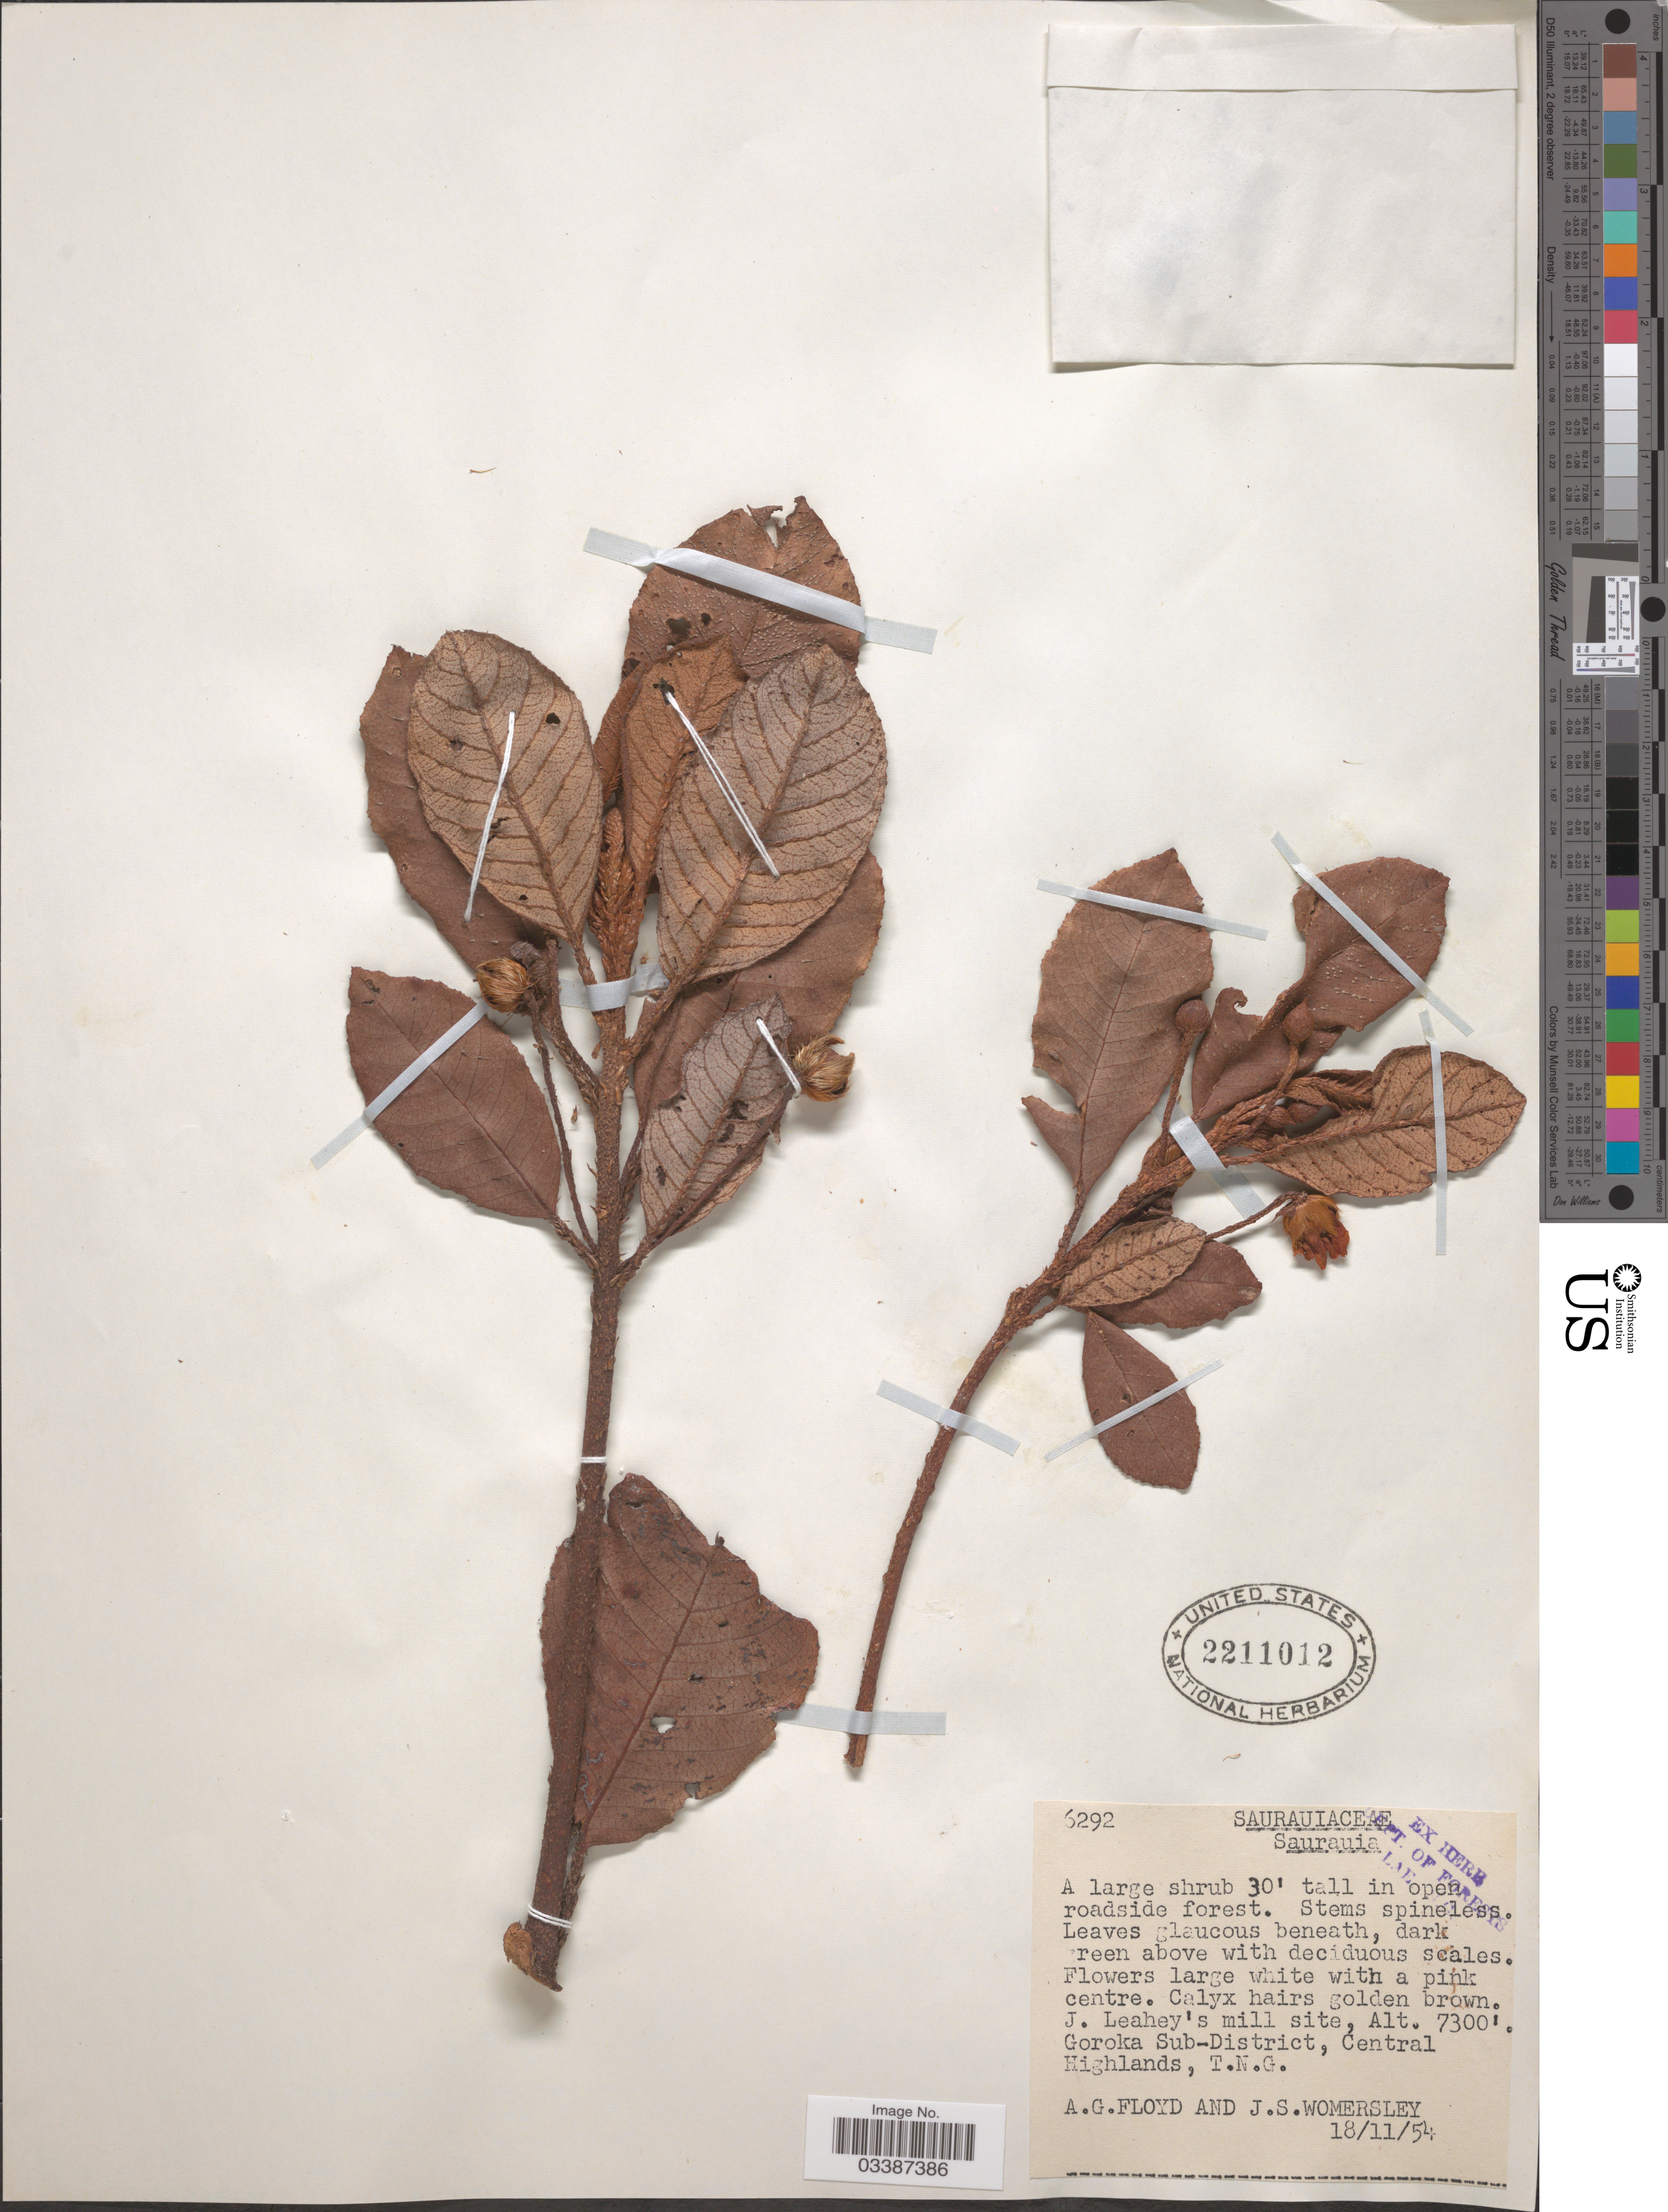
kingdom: Plantae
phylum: Tracheophyta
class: Magnoliopsida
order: Ericales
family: Actinidiaceae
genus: Saurauia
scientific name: Saurauia sp.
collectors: A. G. Floyd & J. S. Womersley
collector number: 6292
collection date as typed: Transcribed d/m/y: 18/11/54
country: Papua New Guinea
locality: J. Leahey's mill site. Goroka Sub-District, Central Highlands, T.N.G.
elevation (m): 2225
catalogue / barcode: US 2211012